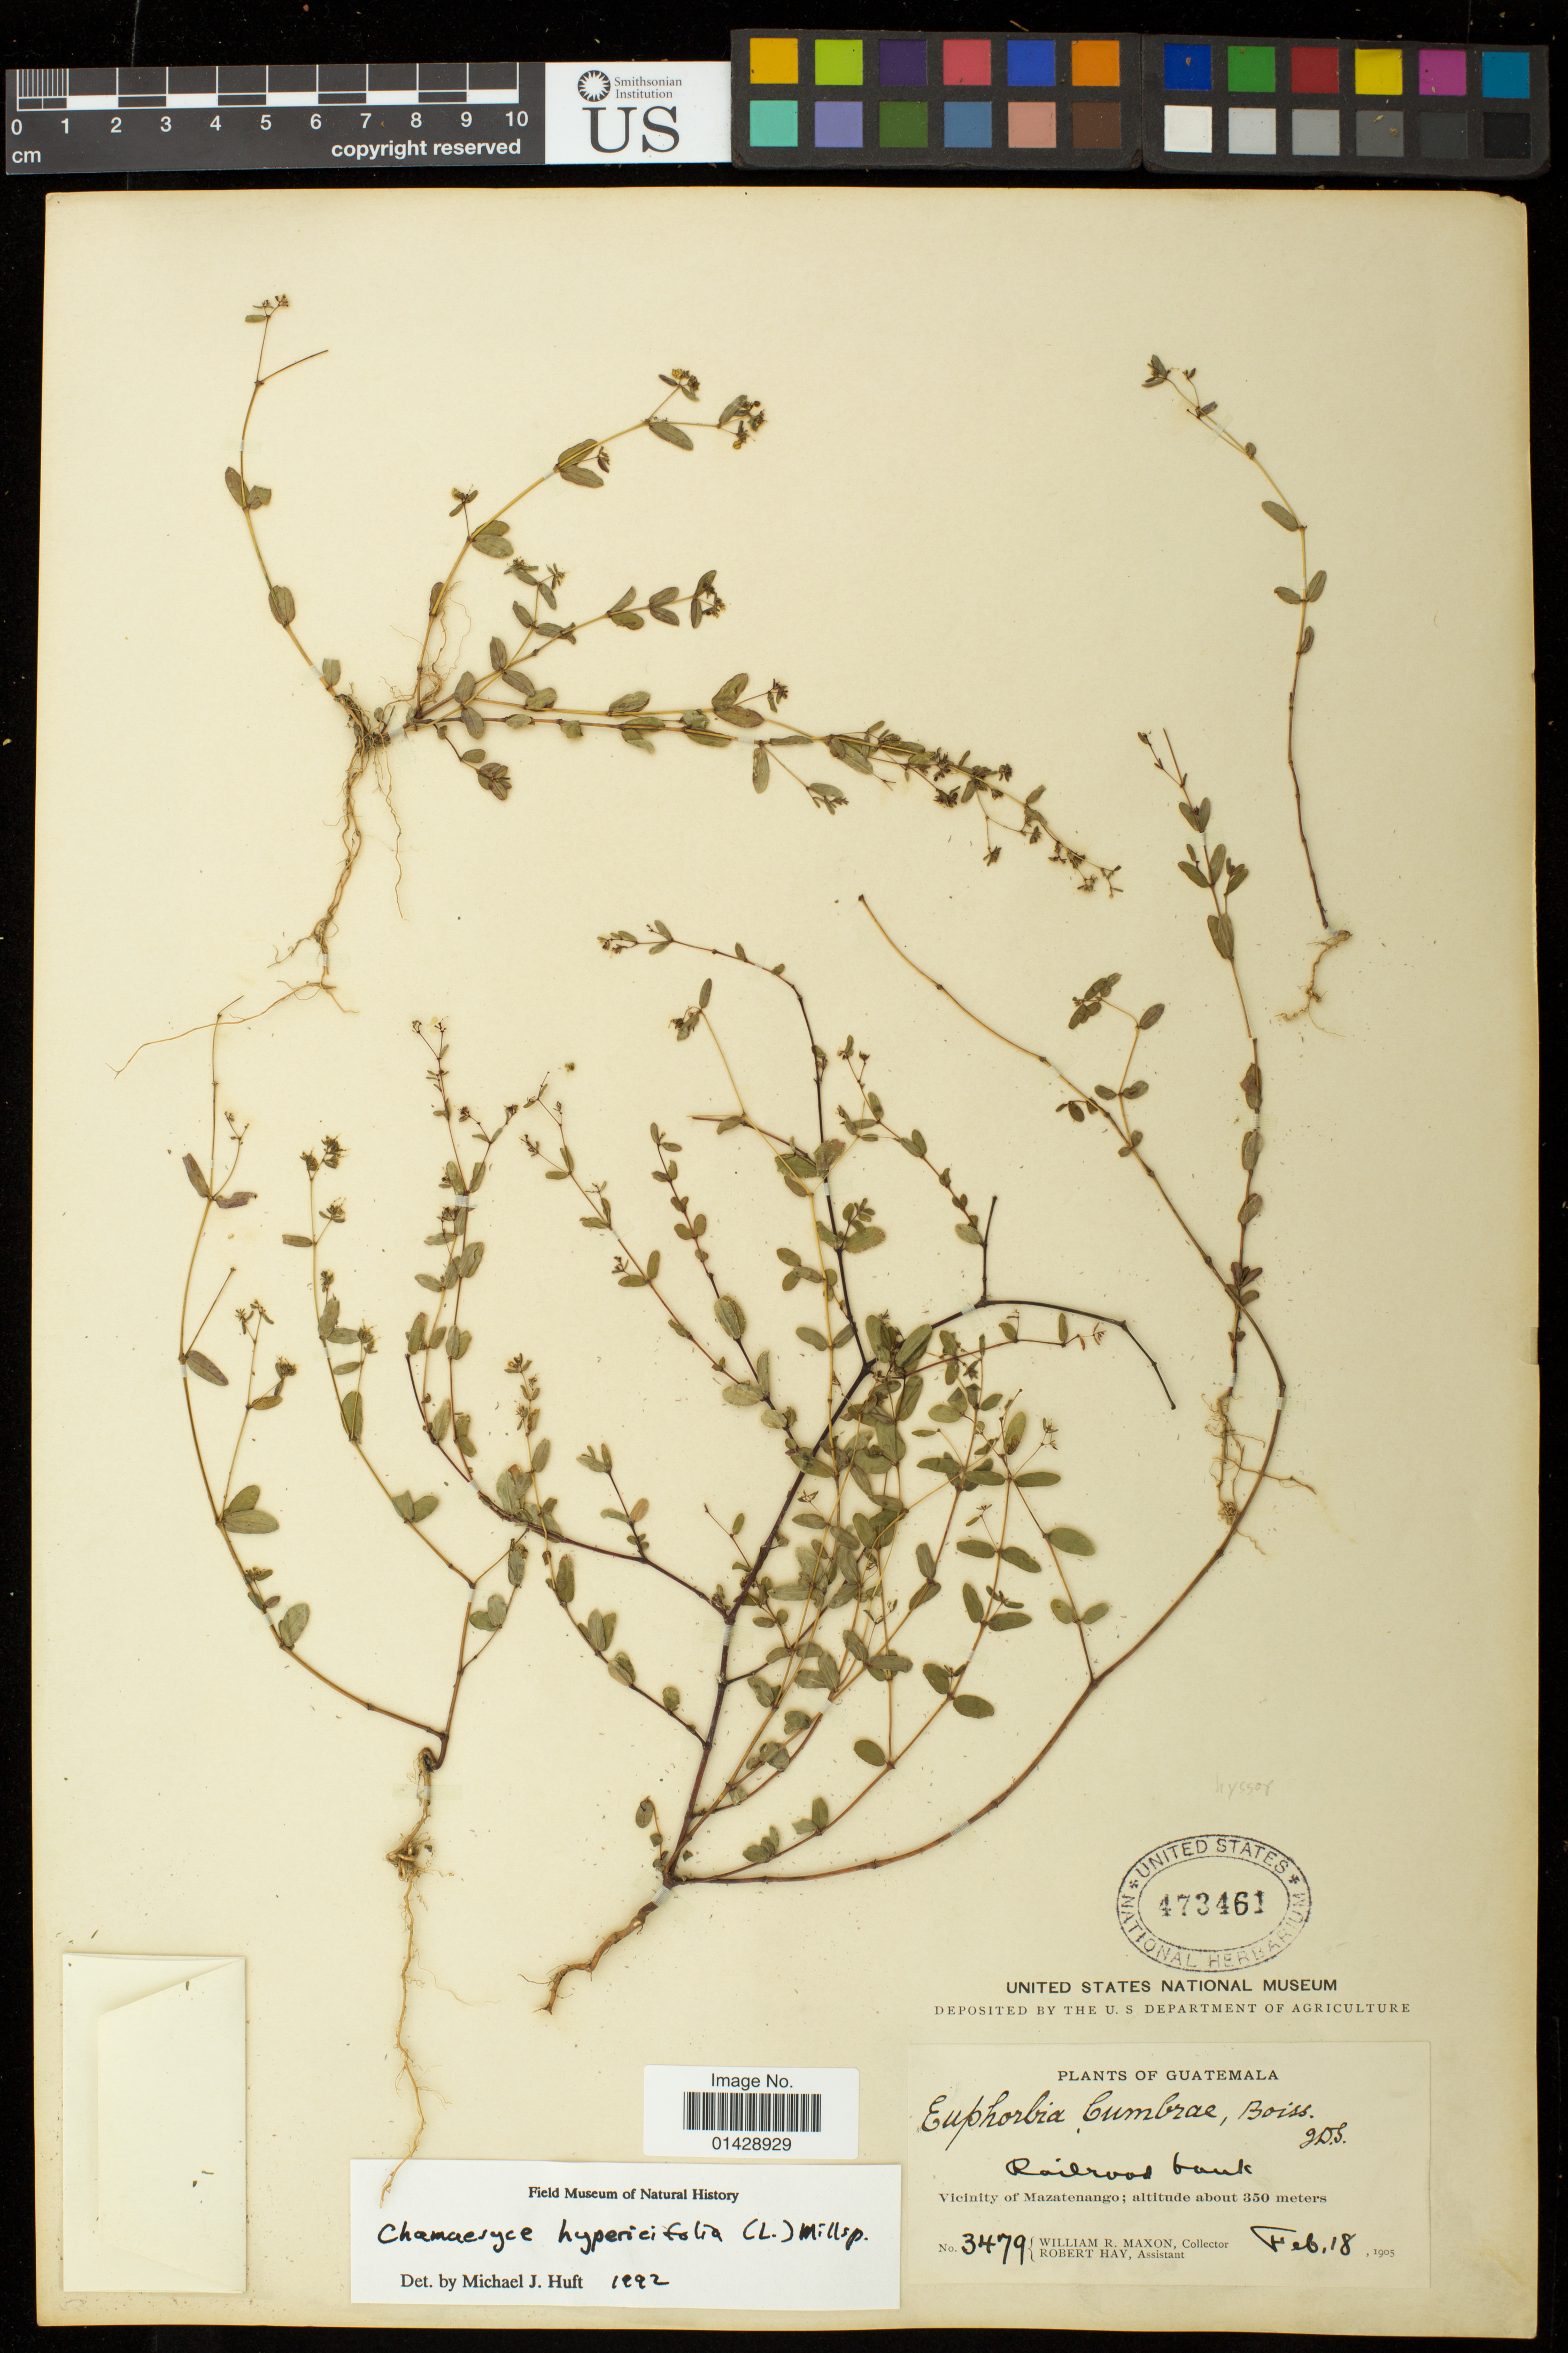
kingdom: Plantae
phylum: Tracheophyta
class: Magnoliopsida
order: Malpighiales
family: Euphorbiaceae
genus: Euphorbia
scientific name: Euphorbia hyssopifolia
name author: L.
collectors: W. R. Maxon & R. Hay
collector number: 3479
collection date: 1905-02-18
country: Guatemala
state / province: Sacatepéquez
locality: Railroad bank; Vicinity of Mazatenango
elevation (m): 350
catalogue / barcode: US 473461